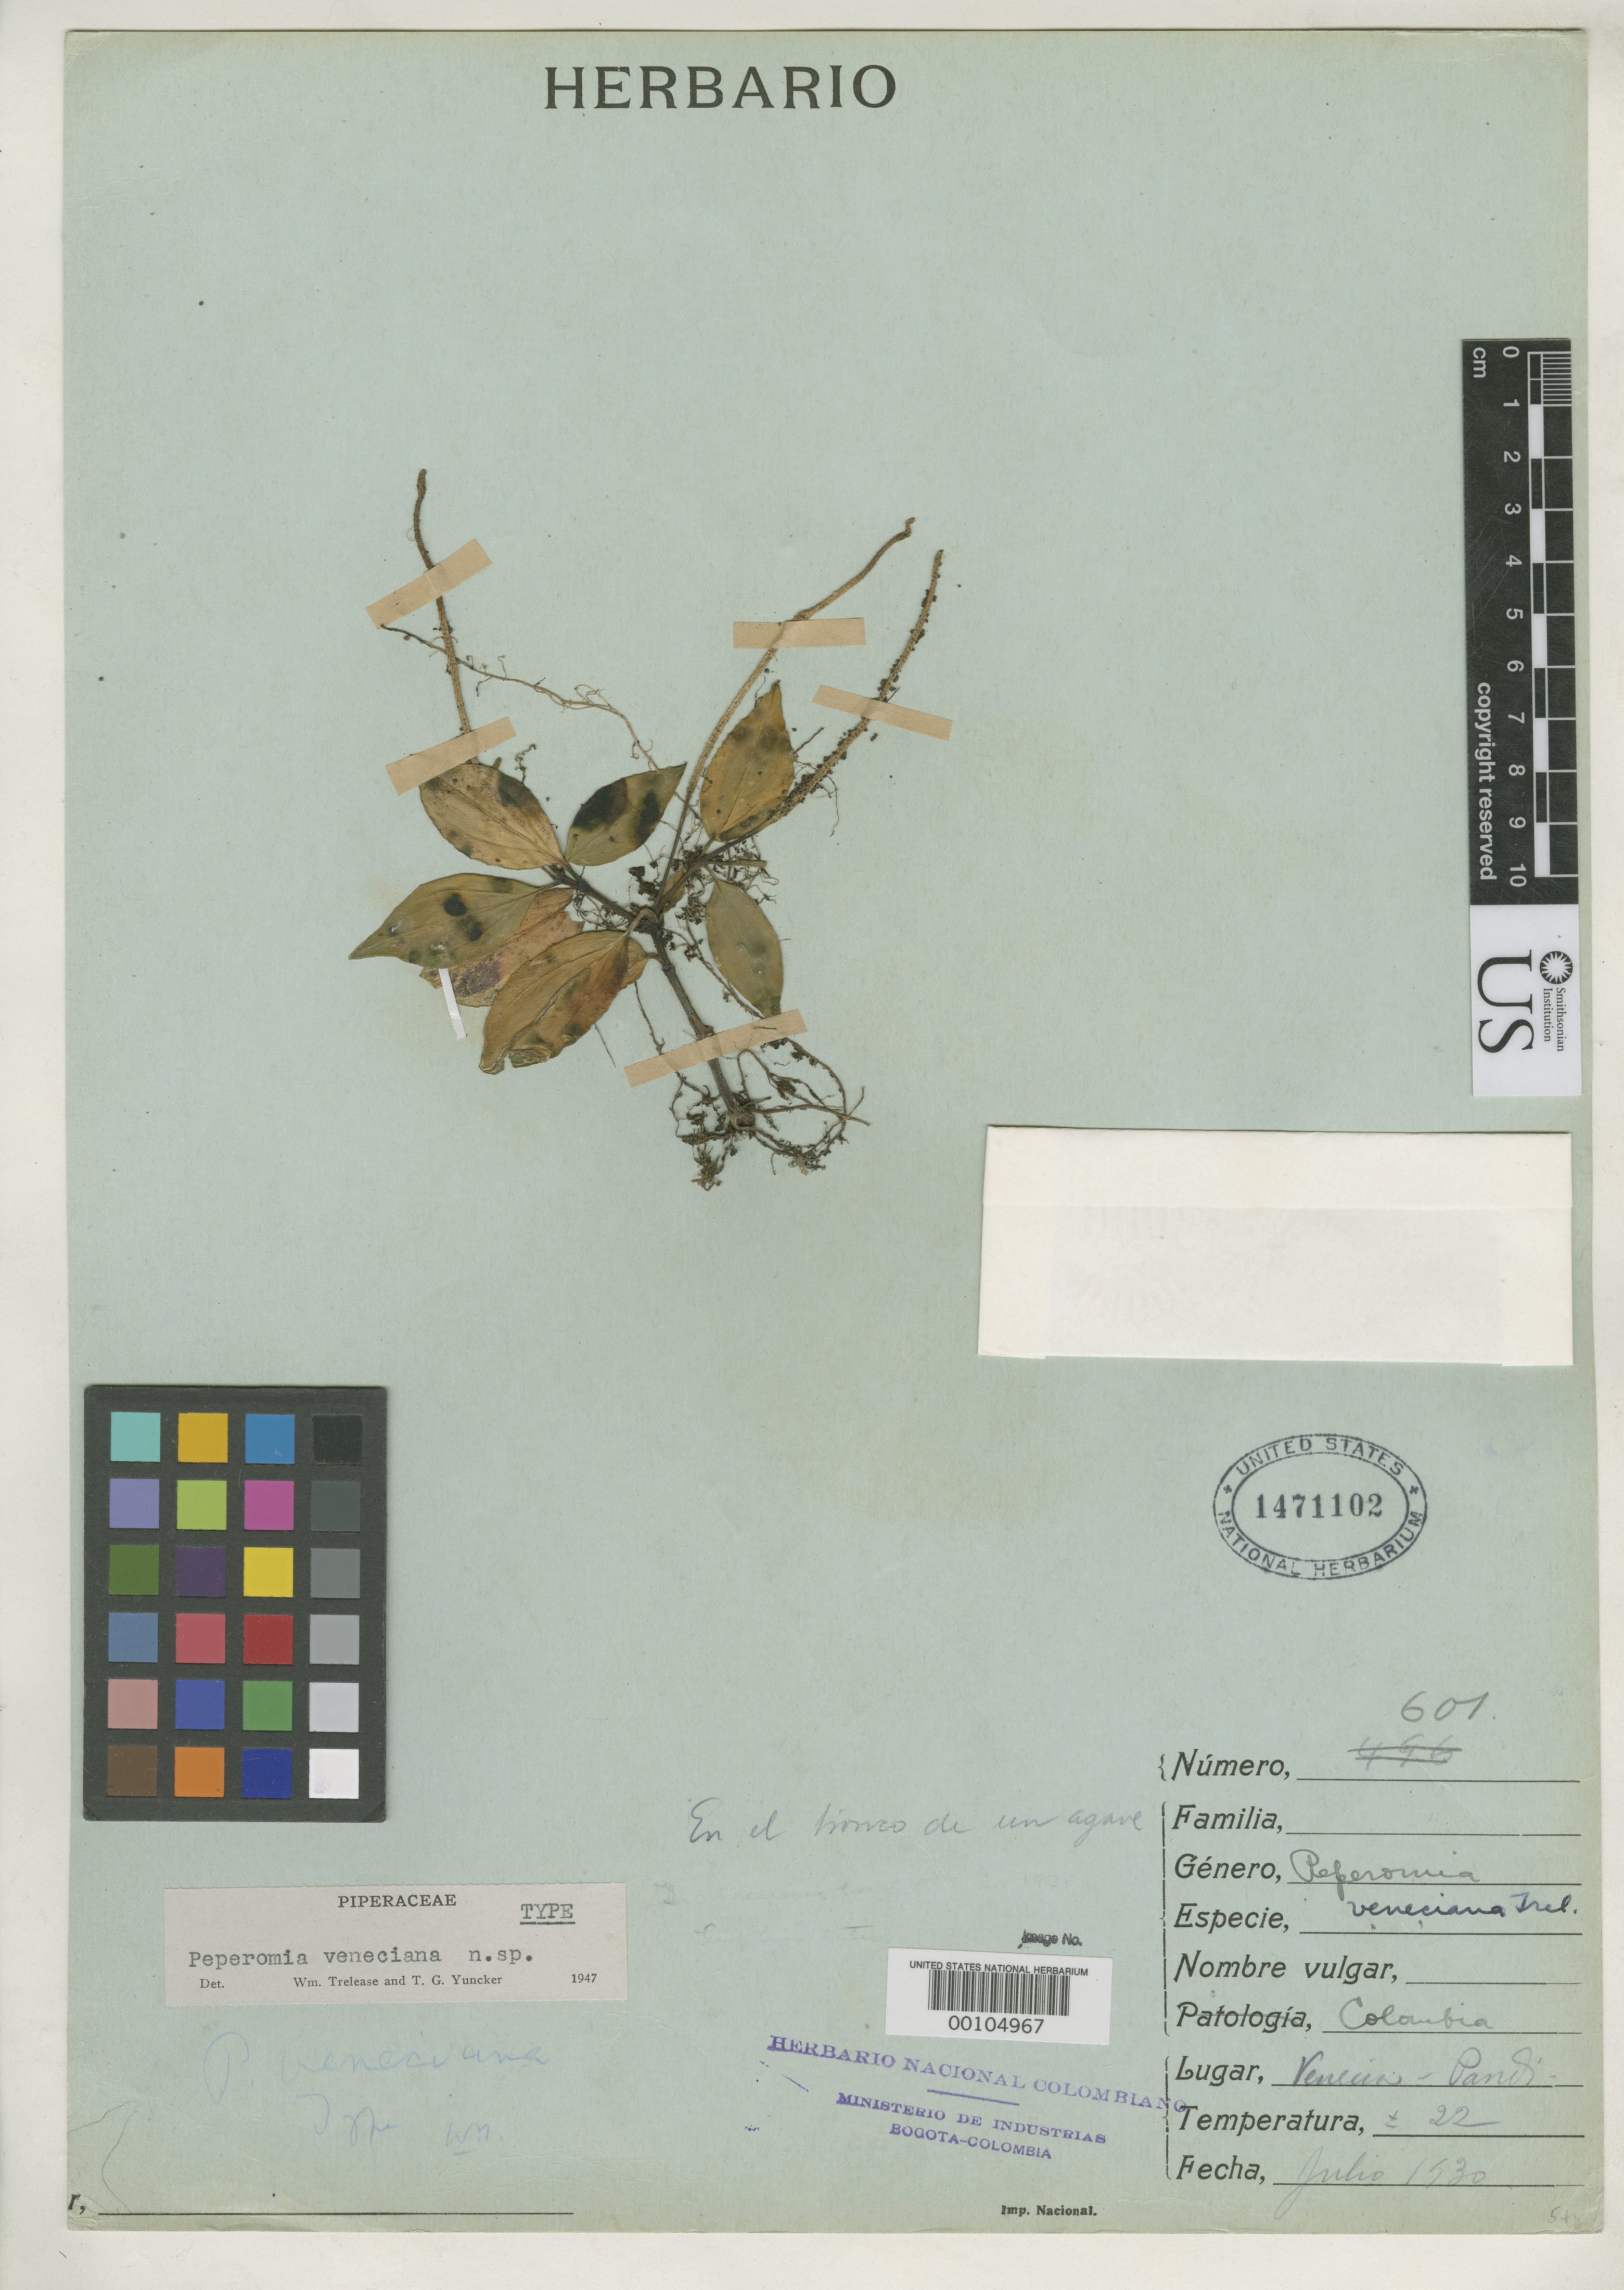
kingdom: Plantae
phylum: Tracheophyta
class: Magnoliopsida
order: Piperales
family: Piperaceae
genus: Peperomia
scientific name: Peperomia veneciana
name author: Trel. & Yunck.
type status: Holotype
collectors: ex herb. Nac. Colomb.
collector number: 601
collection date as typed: Jul 1930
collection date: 1930-07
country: Colombia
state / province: Cundinamarca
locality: Venecia-Pandi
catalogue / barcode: US 1471102